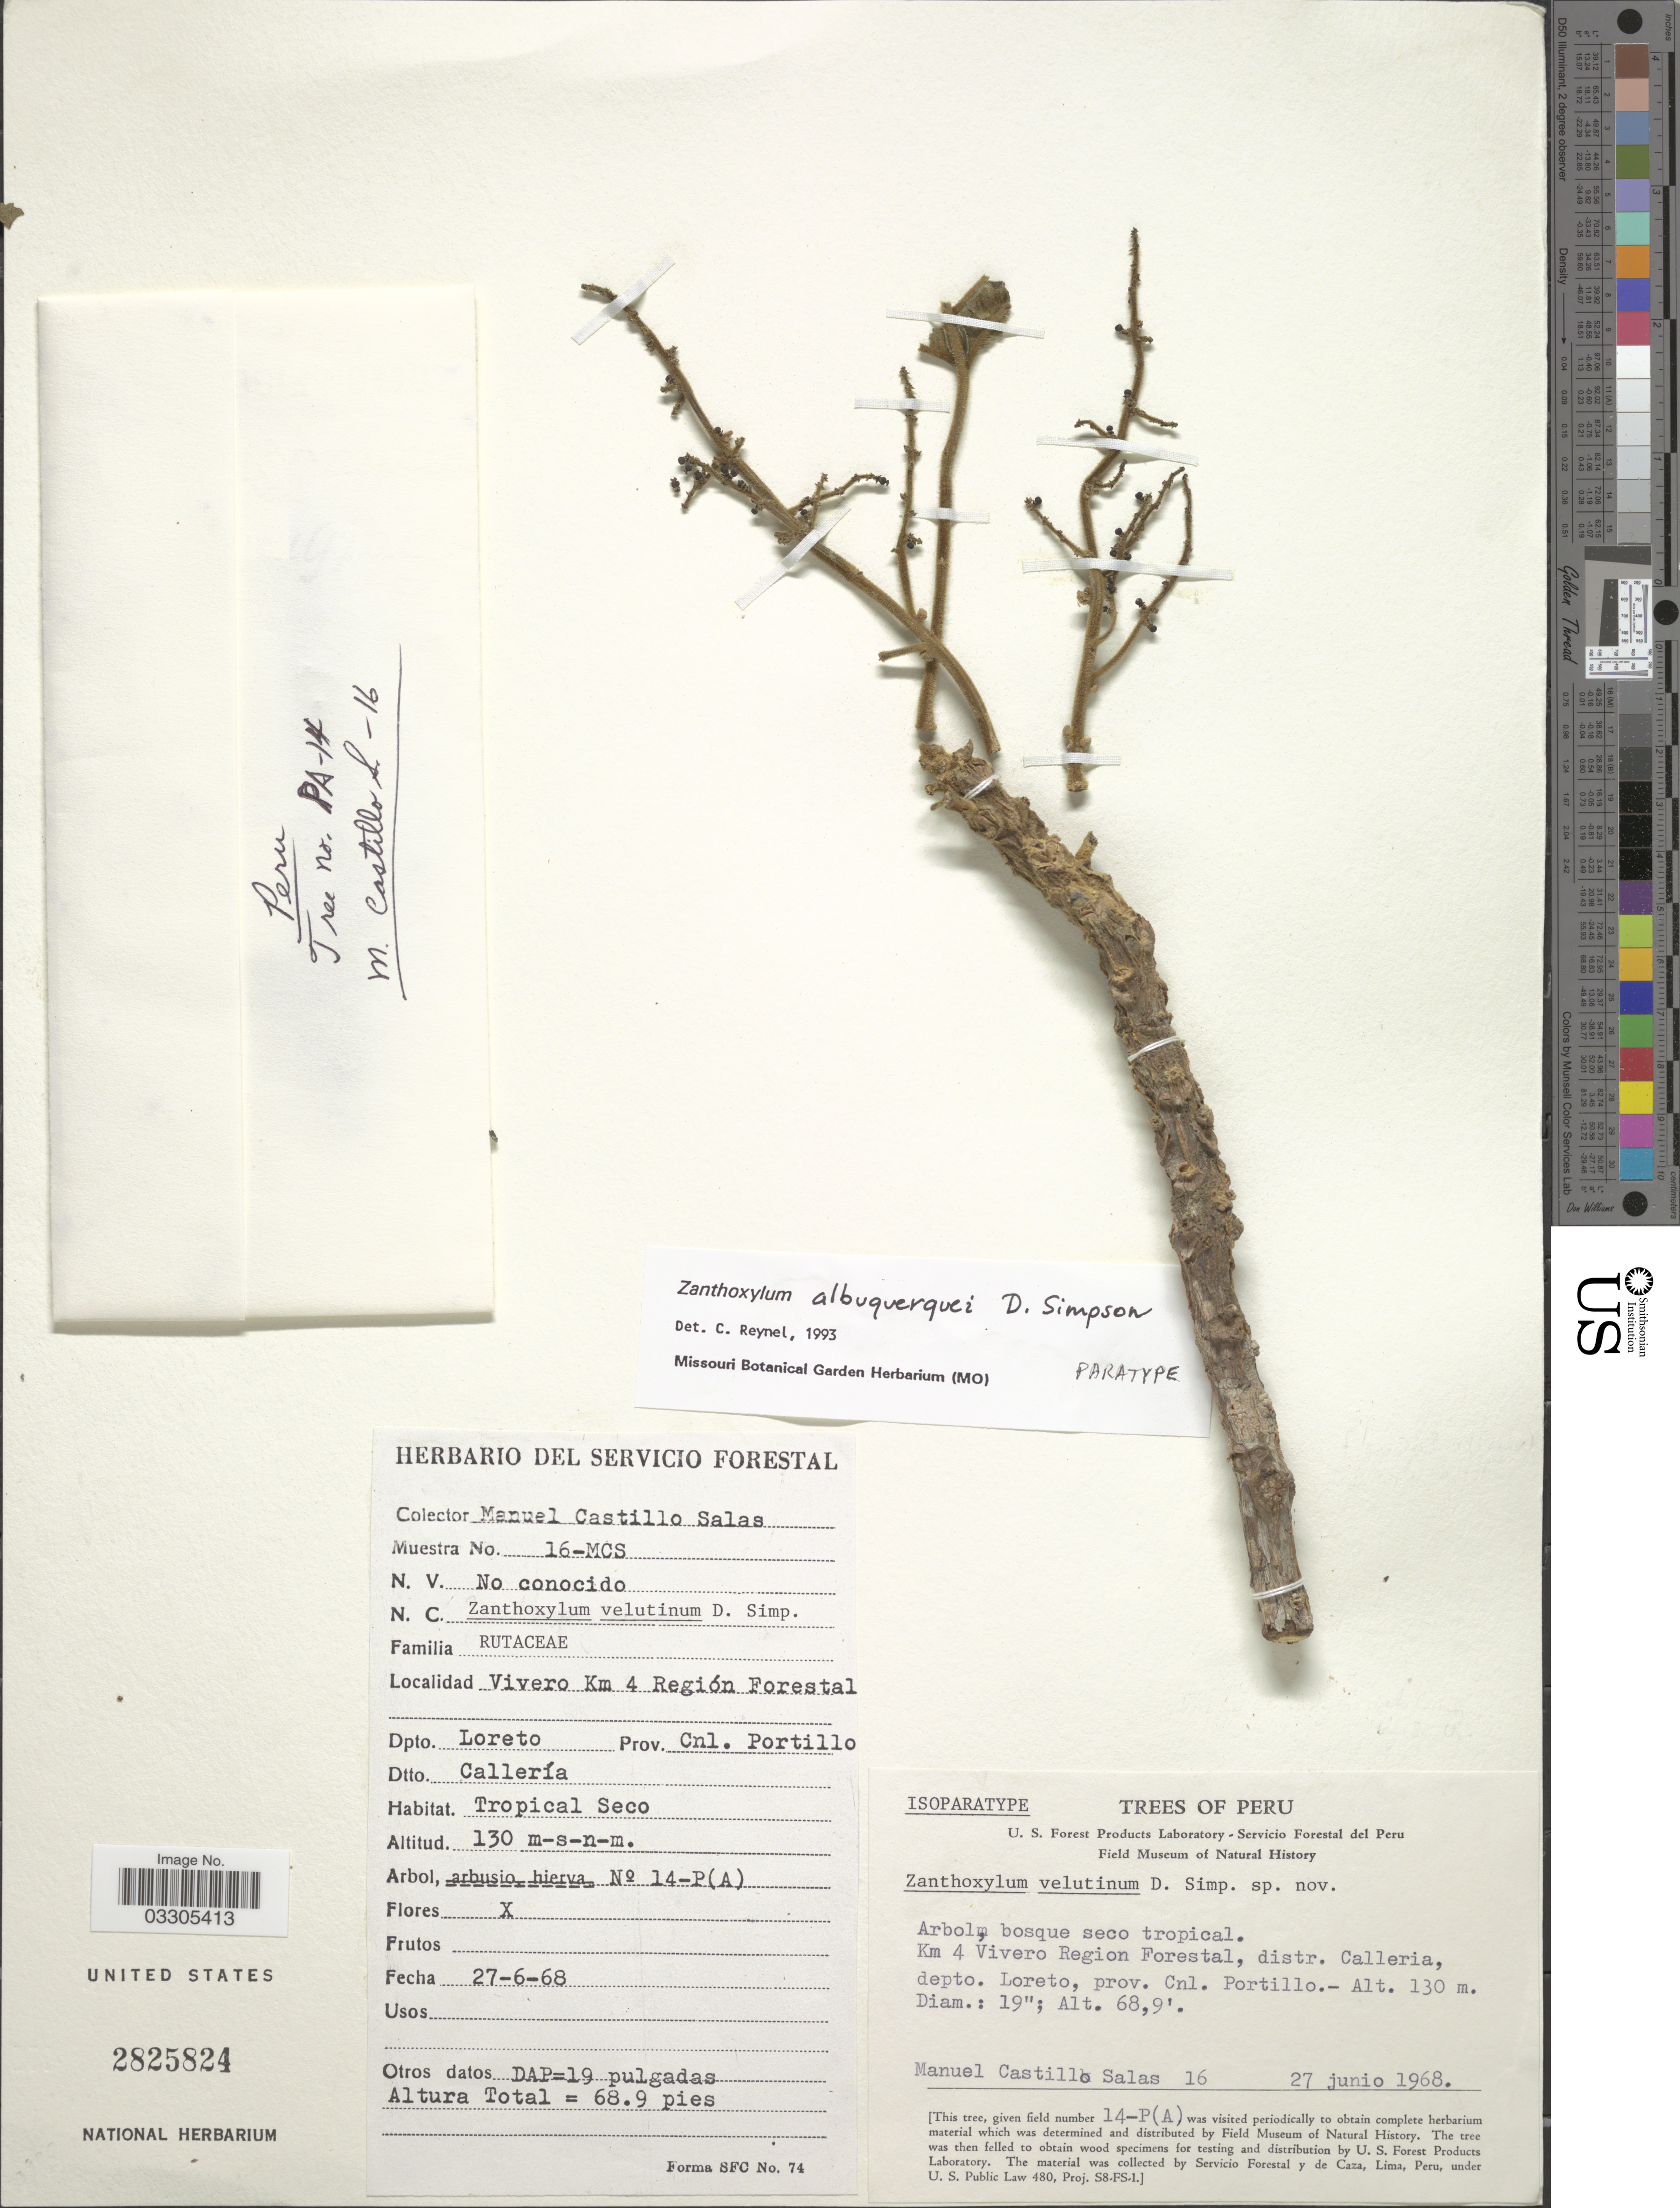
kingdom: Plantae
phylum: Tracheophyta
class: Magnoliopsida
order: Sapindales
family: Rutaceae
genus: Zanthoxylum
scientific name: Zanthoxylum albuquerquei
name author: D.R. Simpson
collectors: M. Castillo S.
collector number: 16-MCS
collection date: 1968-06-27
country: Peru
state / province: Loreto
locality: Vivero Km 4 Región Forestal. Dpto. Loreto. Prov. Cnl. Portillo. Dtto. Callería.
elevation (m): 130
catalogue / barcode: US 2825824